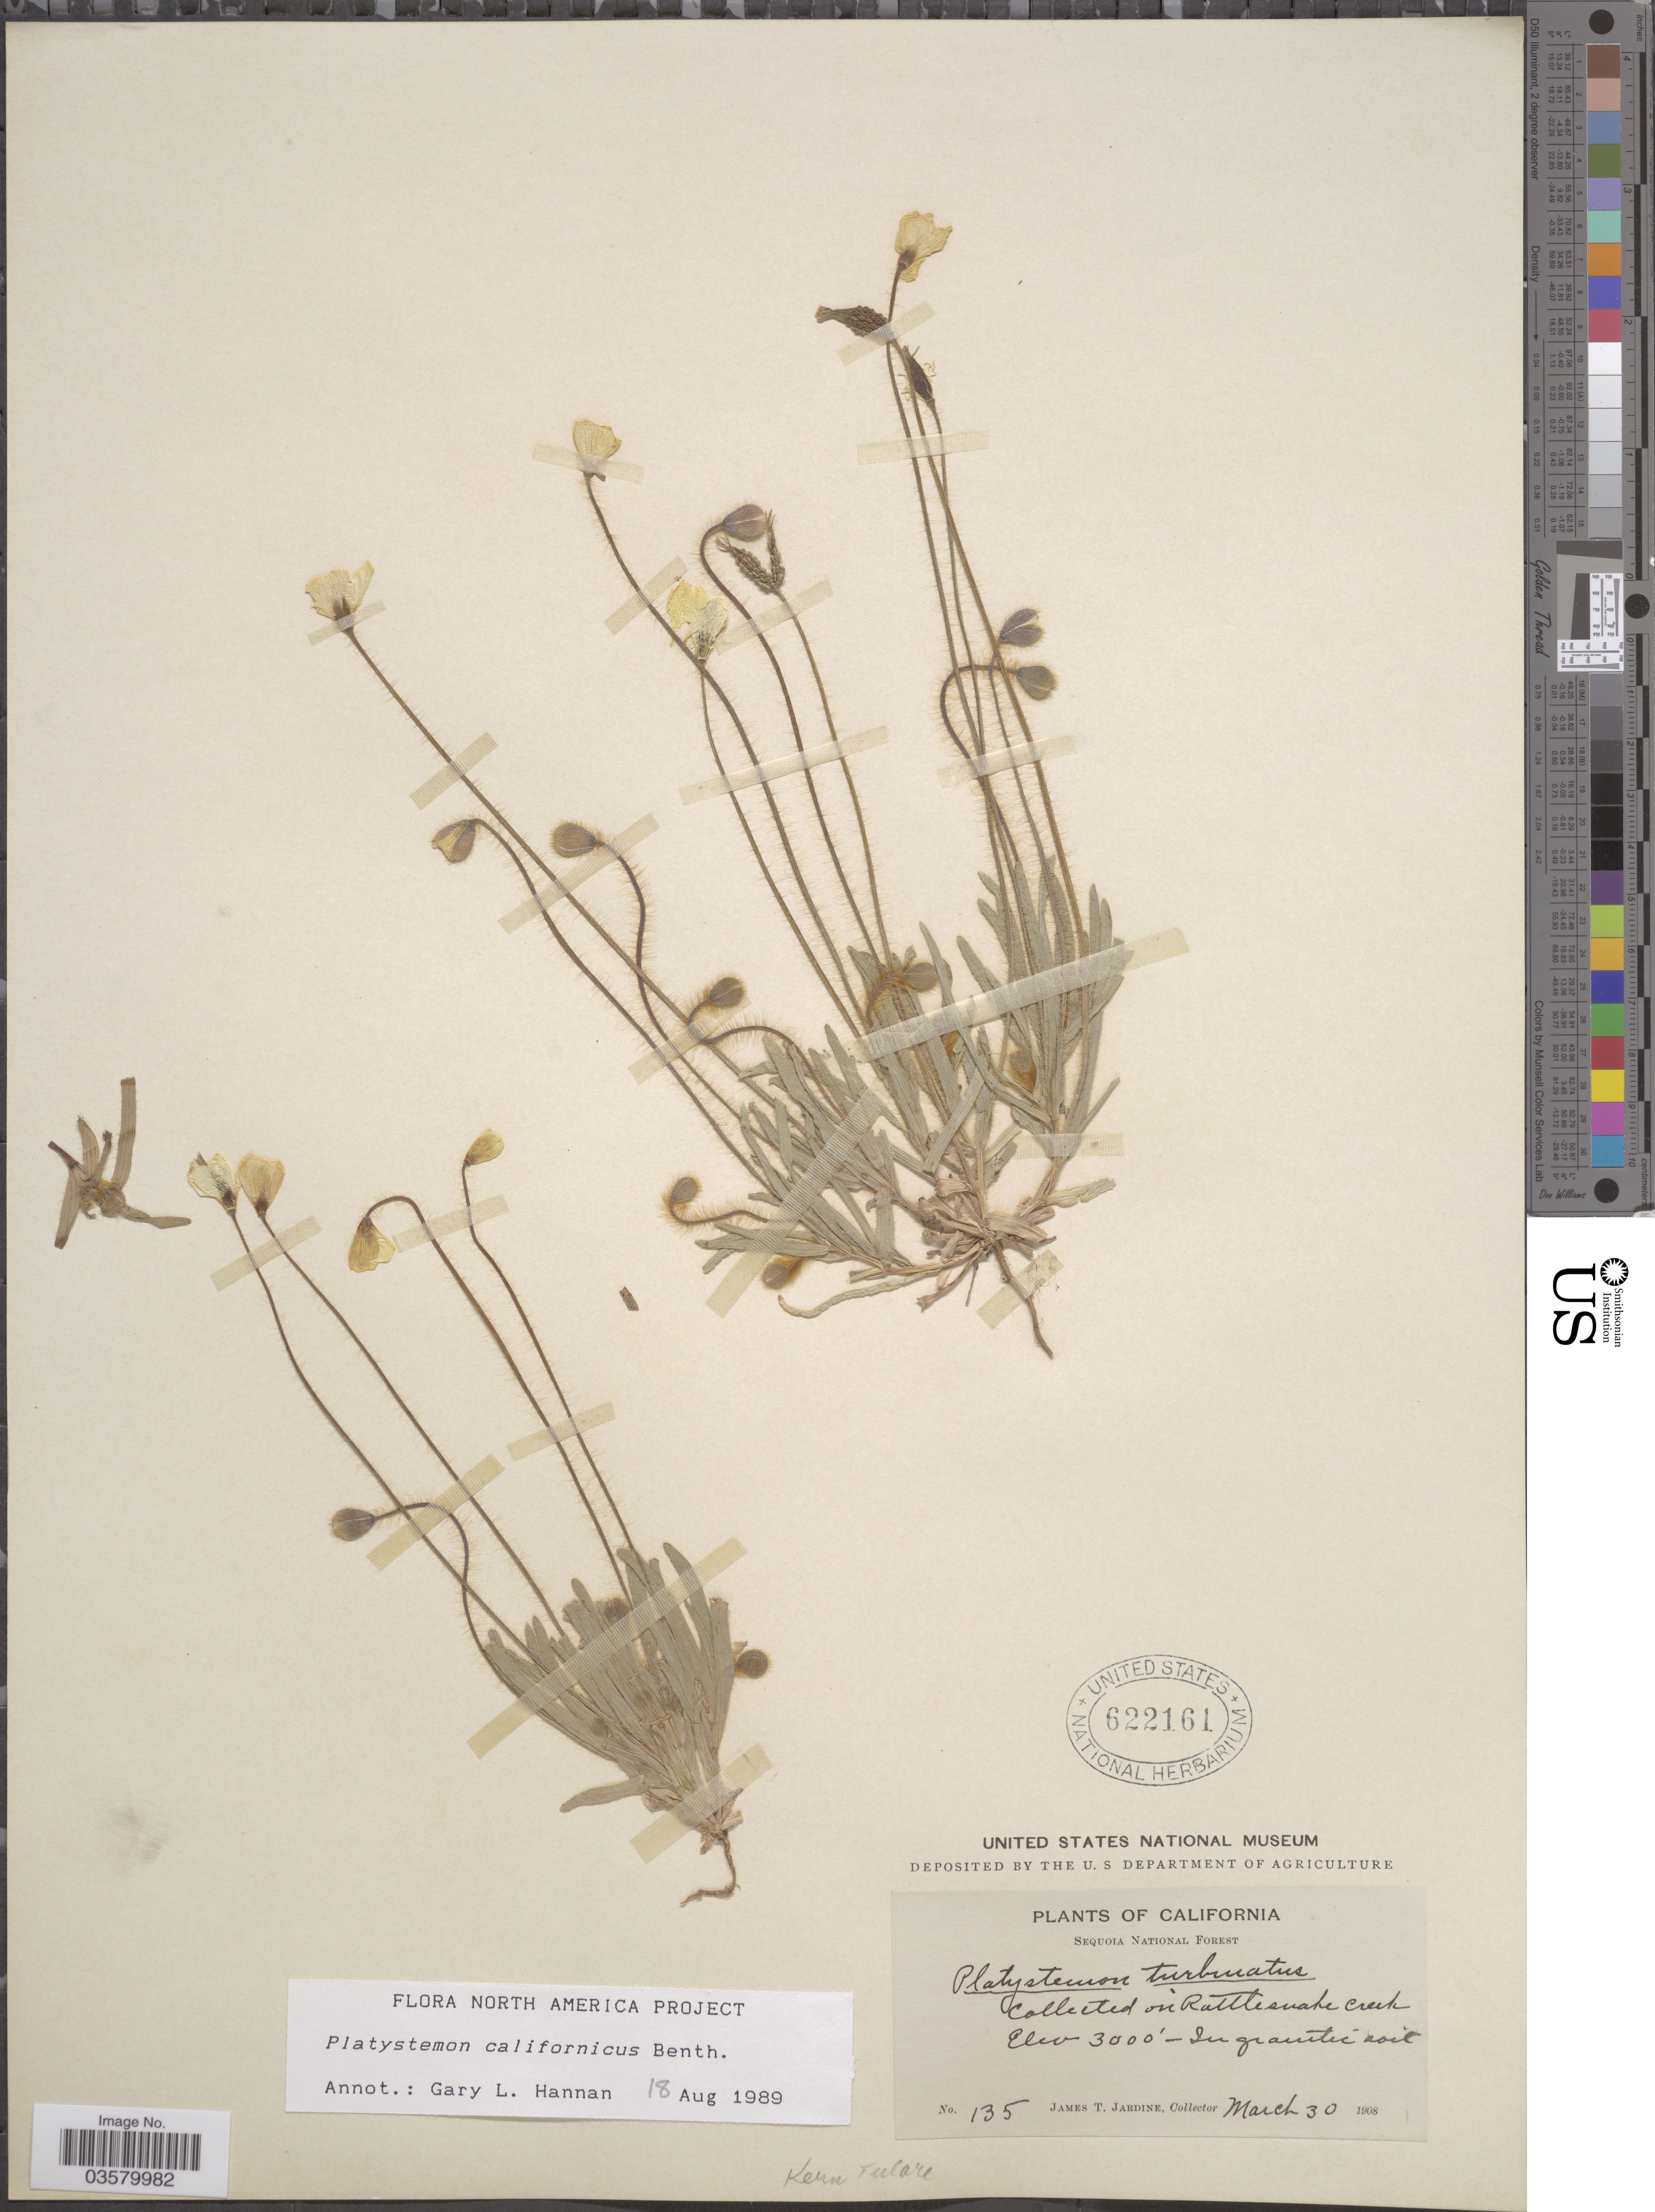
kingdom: Plantae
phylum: Tracheophyta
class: Magnoliopsida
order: Ranunculales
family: Papaveraceae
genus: Platystemon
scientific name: Platystemon californicus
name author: Benth.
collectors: J. T. Jardine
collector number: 135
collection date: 1908-03-30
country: United States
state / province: California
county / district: Kern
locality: Sequoia National Forest. On Rattlesnake Creek. Kern Tulare.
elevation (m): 914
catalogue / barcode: US 622161